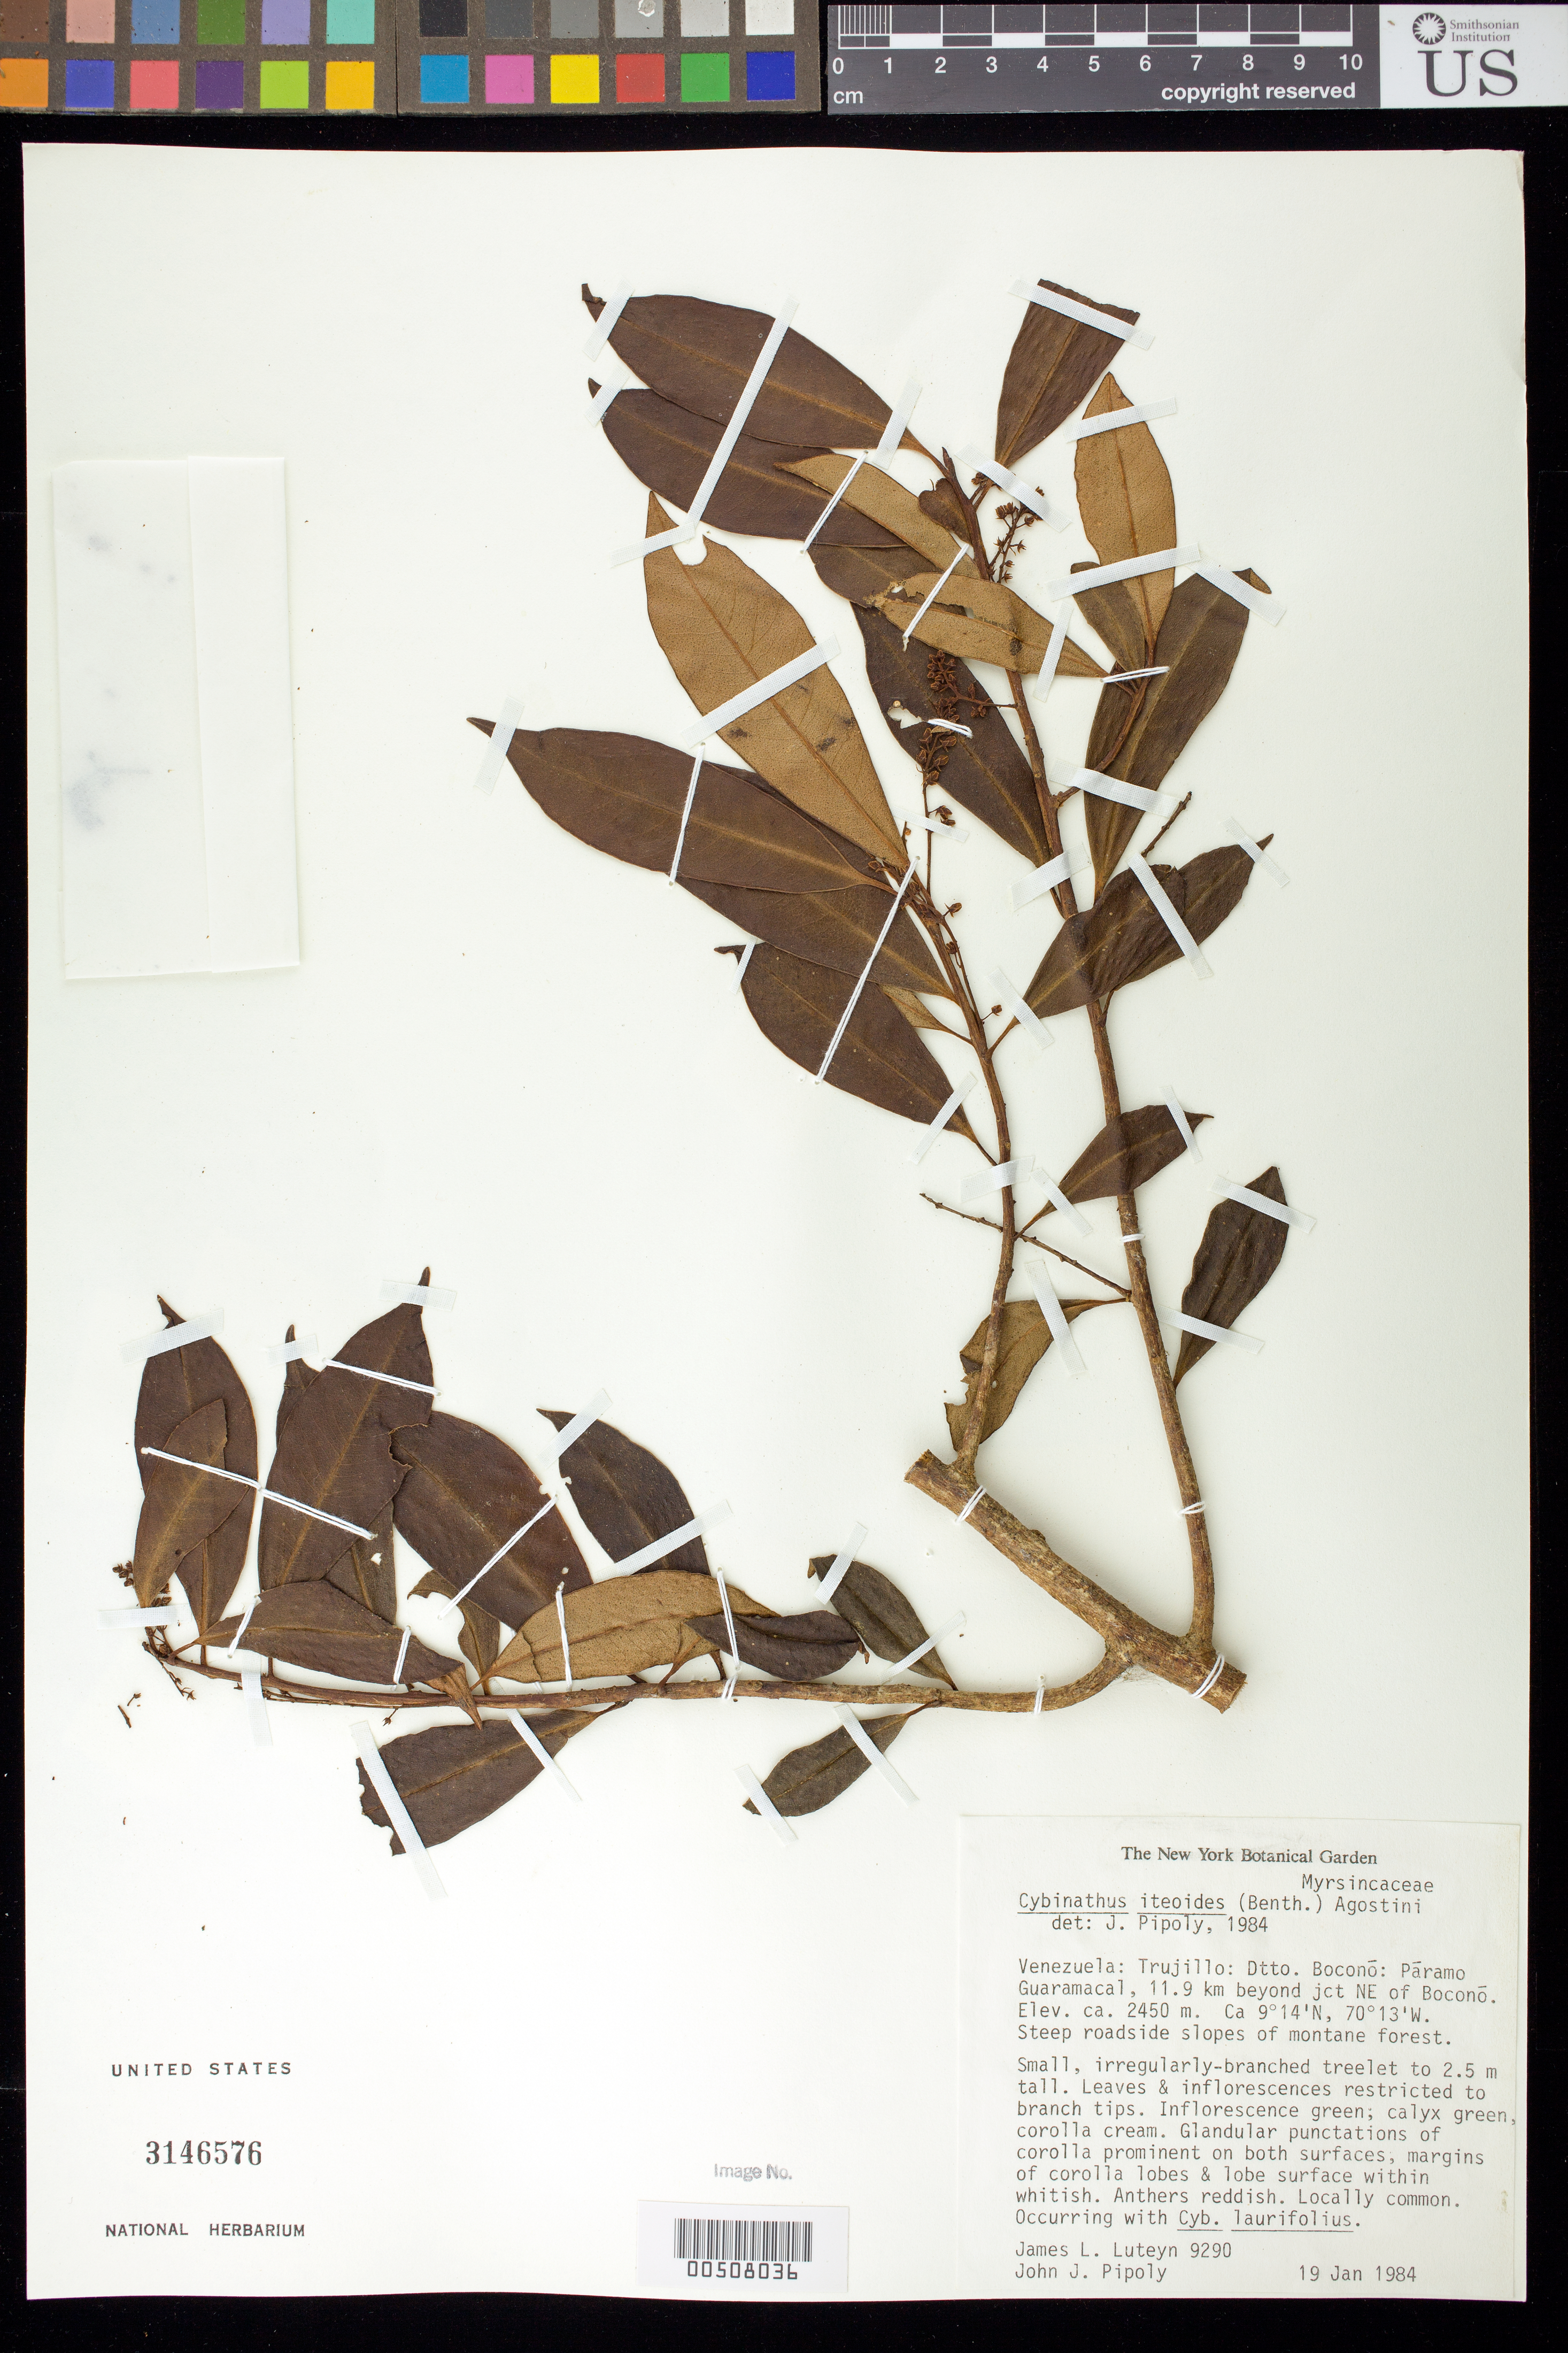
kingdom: Plantae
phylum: Tracheophyta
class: Magnoliopsida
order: Ericales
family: Primulaceae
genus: Cybianthus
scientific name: Cybianthus iteoides subsp. nevadensis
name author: (Miq.) Pipoly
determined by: Pipoly, J. J., III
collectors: J. L. Luteyn & J. J. Pipoly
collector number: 9290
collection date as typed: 19 Jan 1984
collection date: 1984-01-19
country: Venezuela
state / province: Trujillo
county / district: Boconó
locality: Páramo Guaramacal, 11.9 km beyond jct NE of Boconó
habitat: Steep roadside slopes of montane forest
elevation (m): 2450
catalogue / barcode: US 3146576